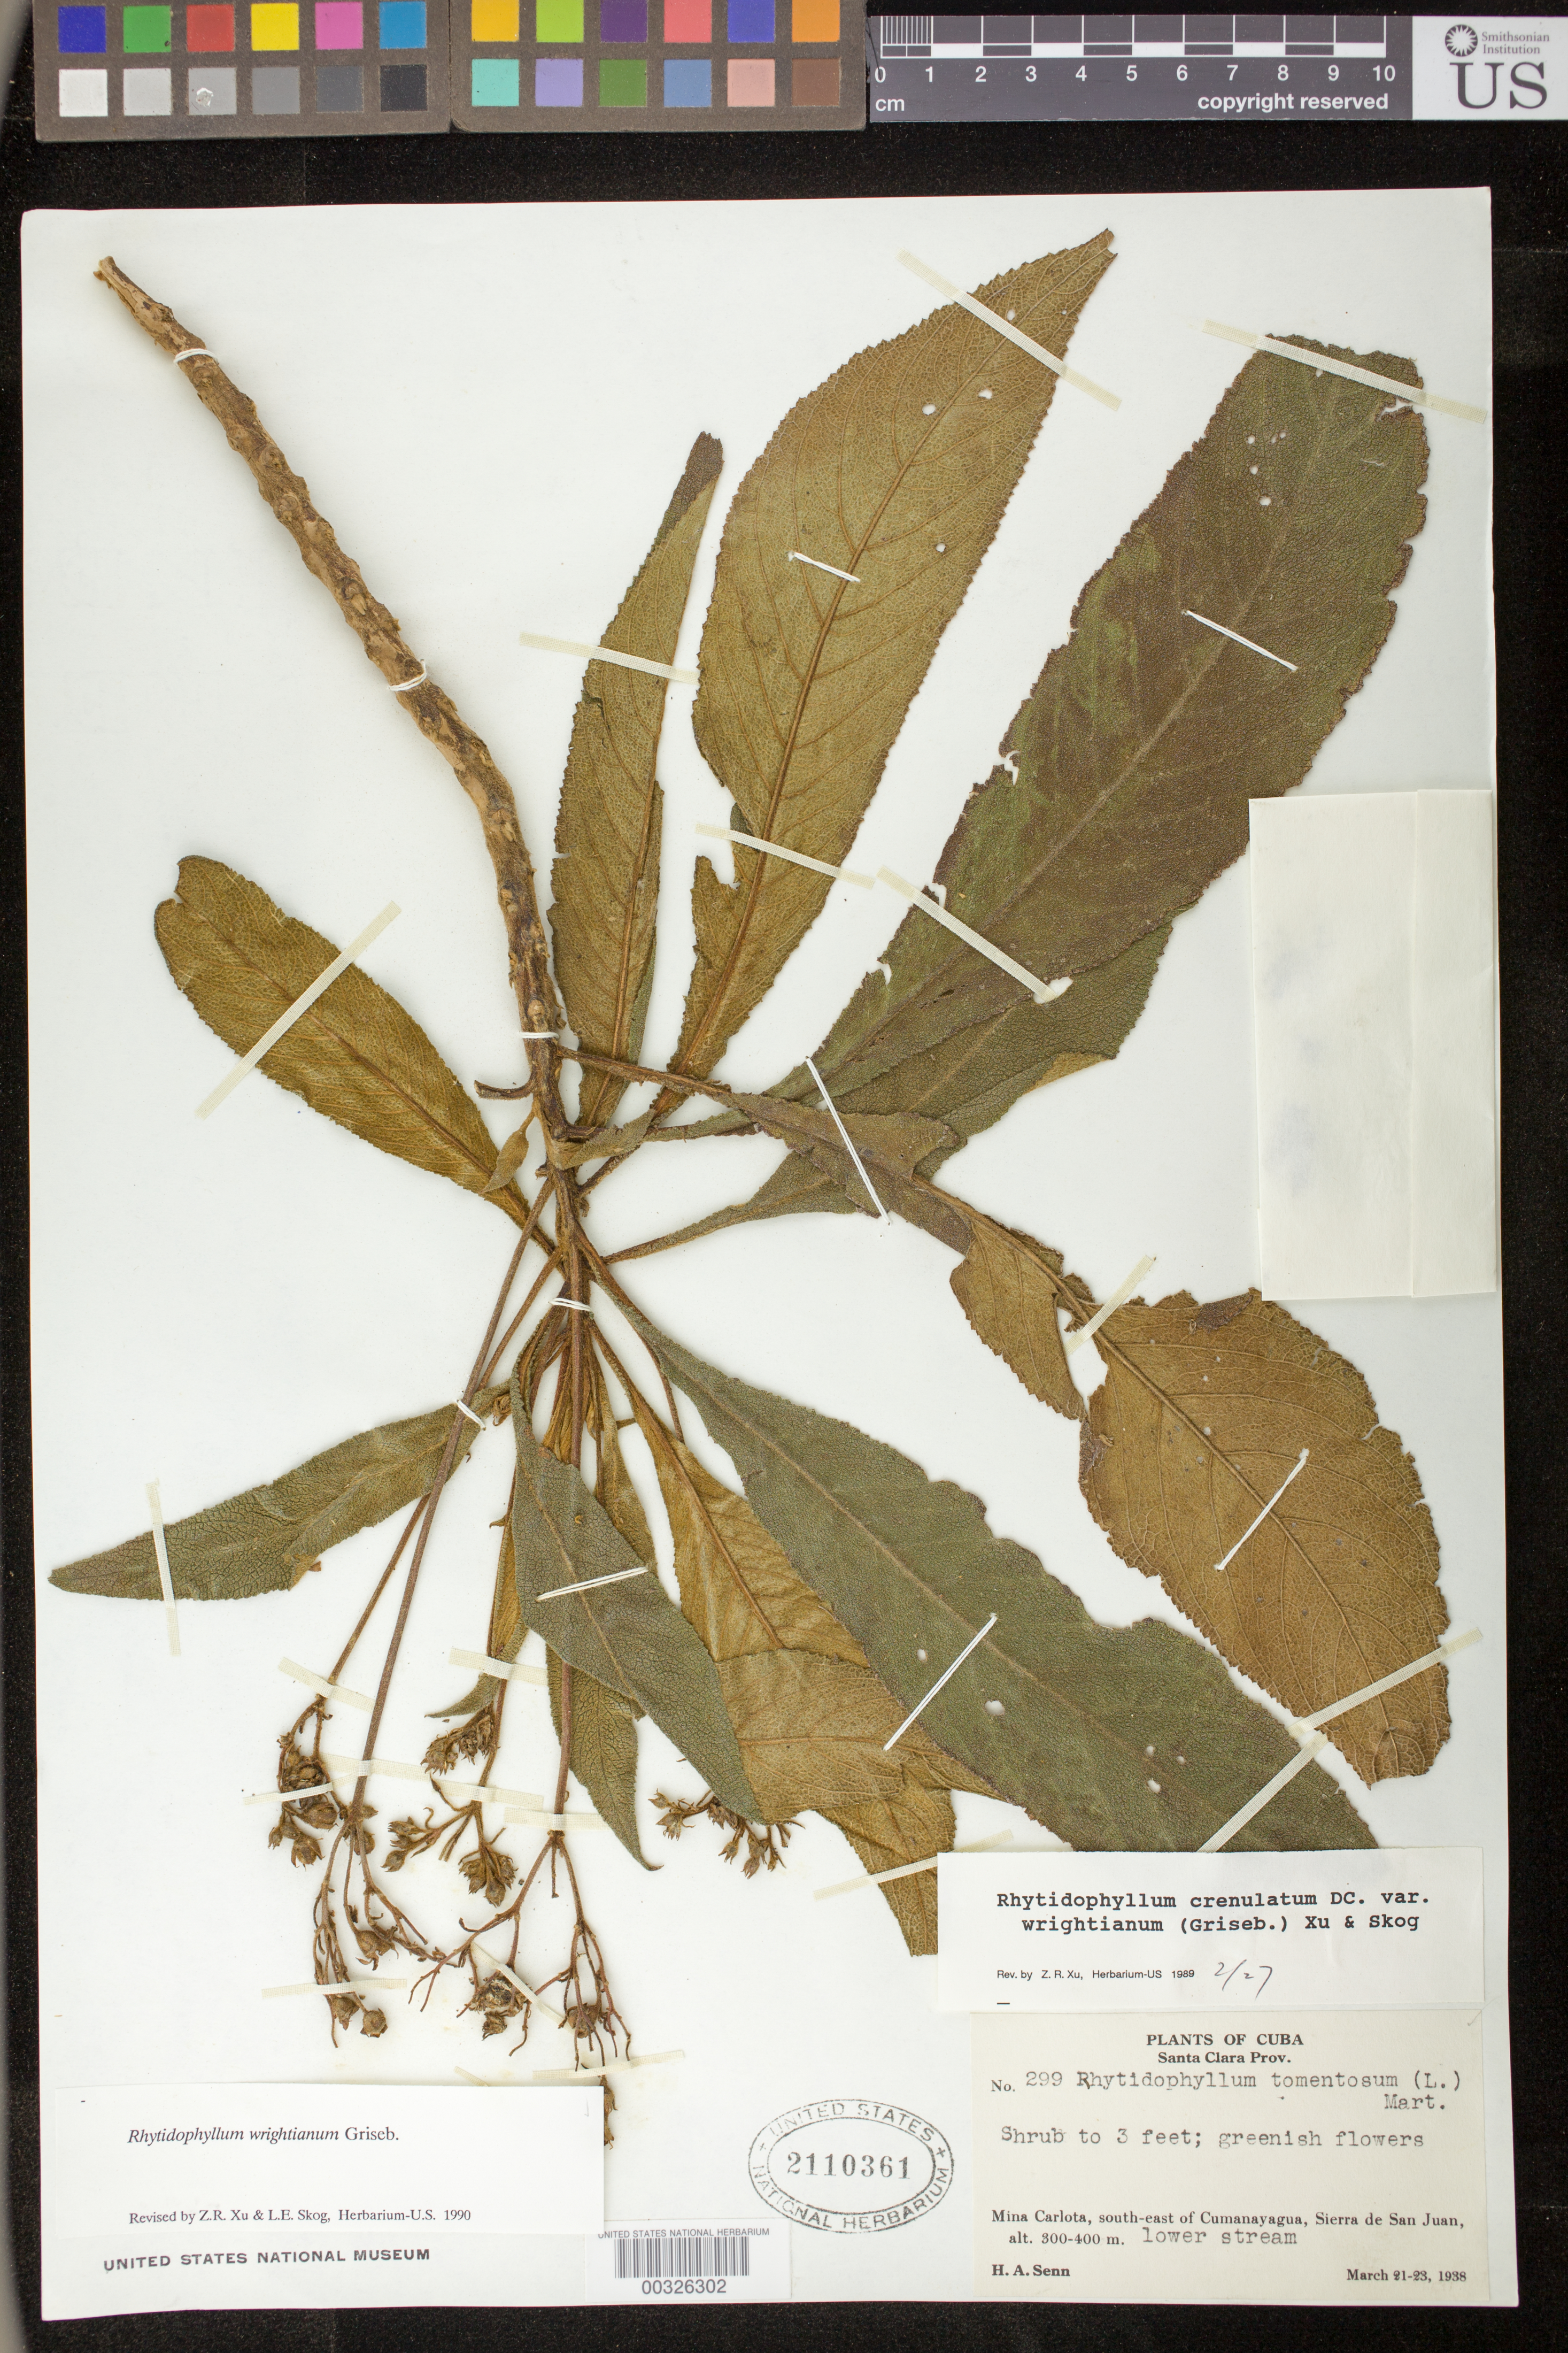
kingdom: Plantae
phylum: Tracheophyta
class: Magnoliopsida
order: Lamiales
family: Gesneriaceae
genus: Rhytidophyllum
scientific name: Rhytidophyllum wrightianum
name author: Griseb.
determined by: Skog, Laurence E.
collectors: H. A. Senn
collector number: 299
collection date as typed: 21-23 Mar 1938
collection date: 1938-03-21/1938-03-23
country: Cuba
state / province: Las Villas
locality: Santa Clara Prov., Mina Carlota, SE of Cumanayagua, Sierra de San Juan, lower stream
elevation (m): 300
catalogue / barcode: US 2110361